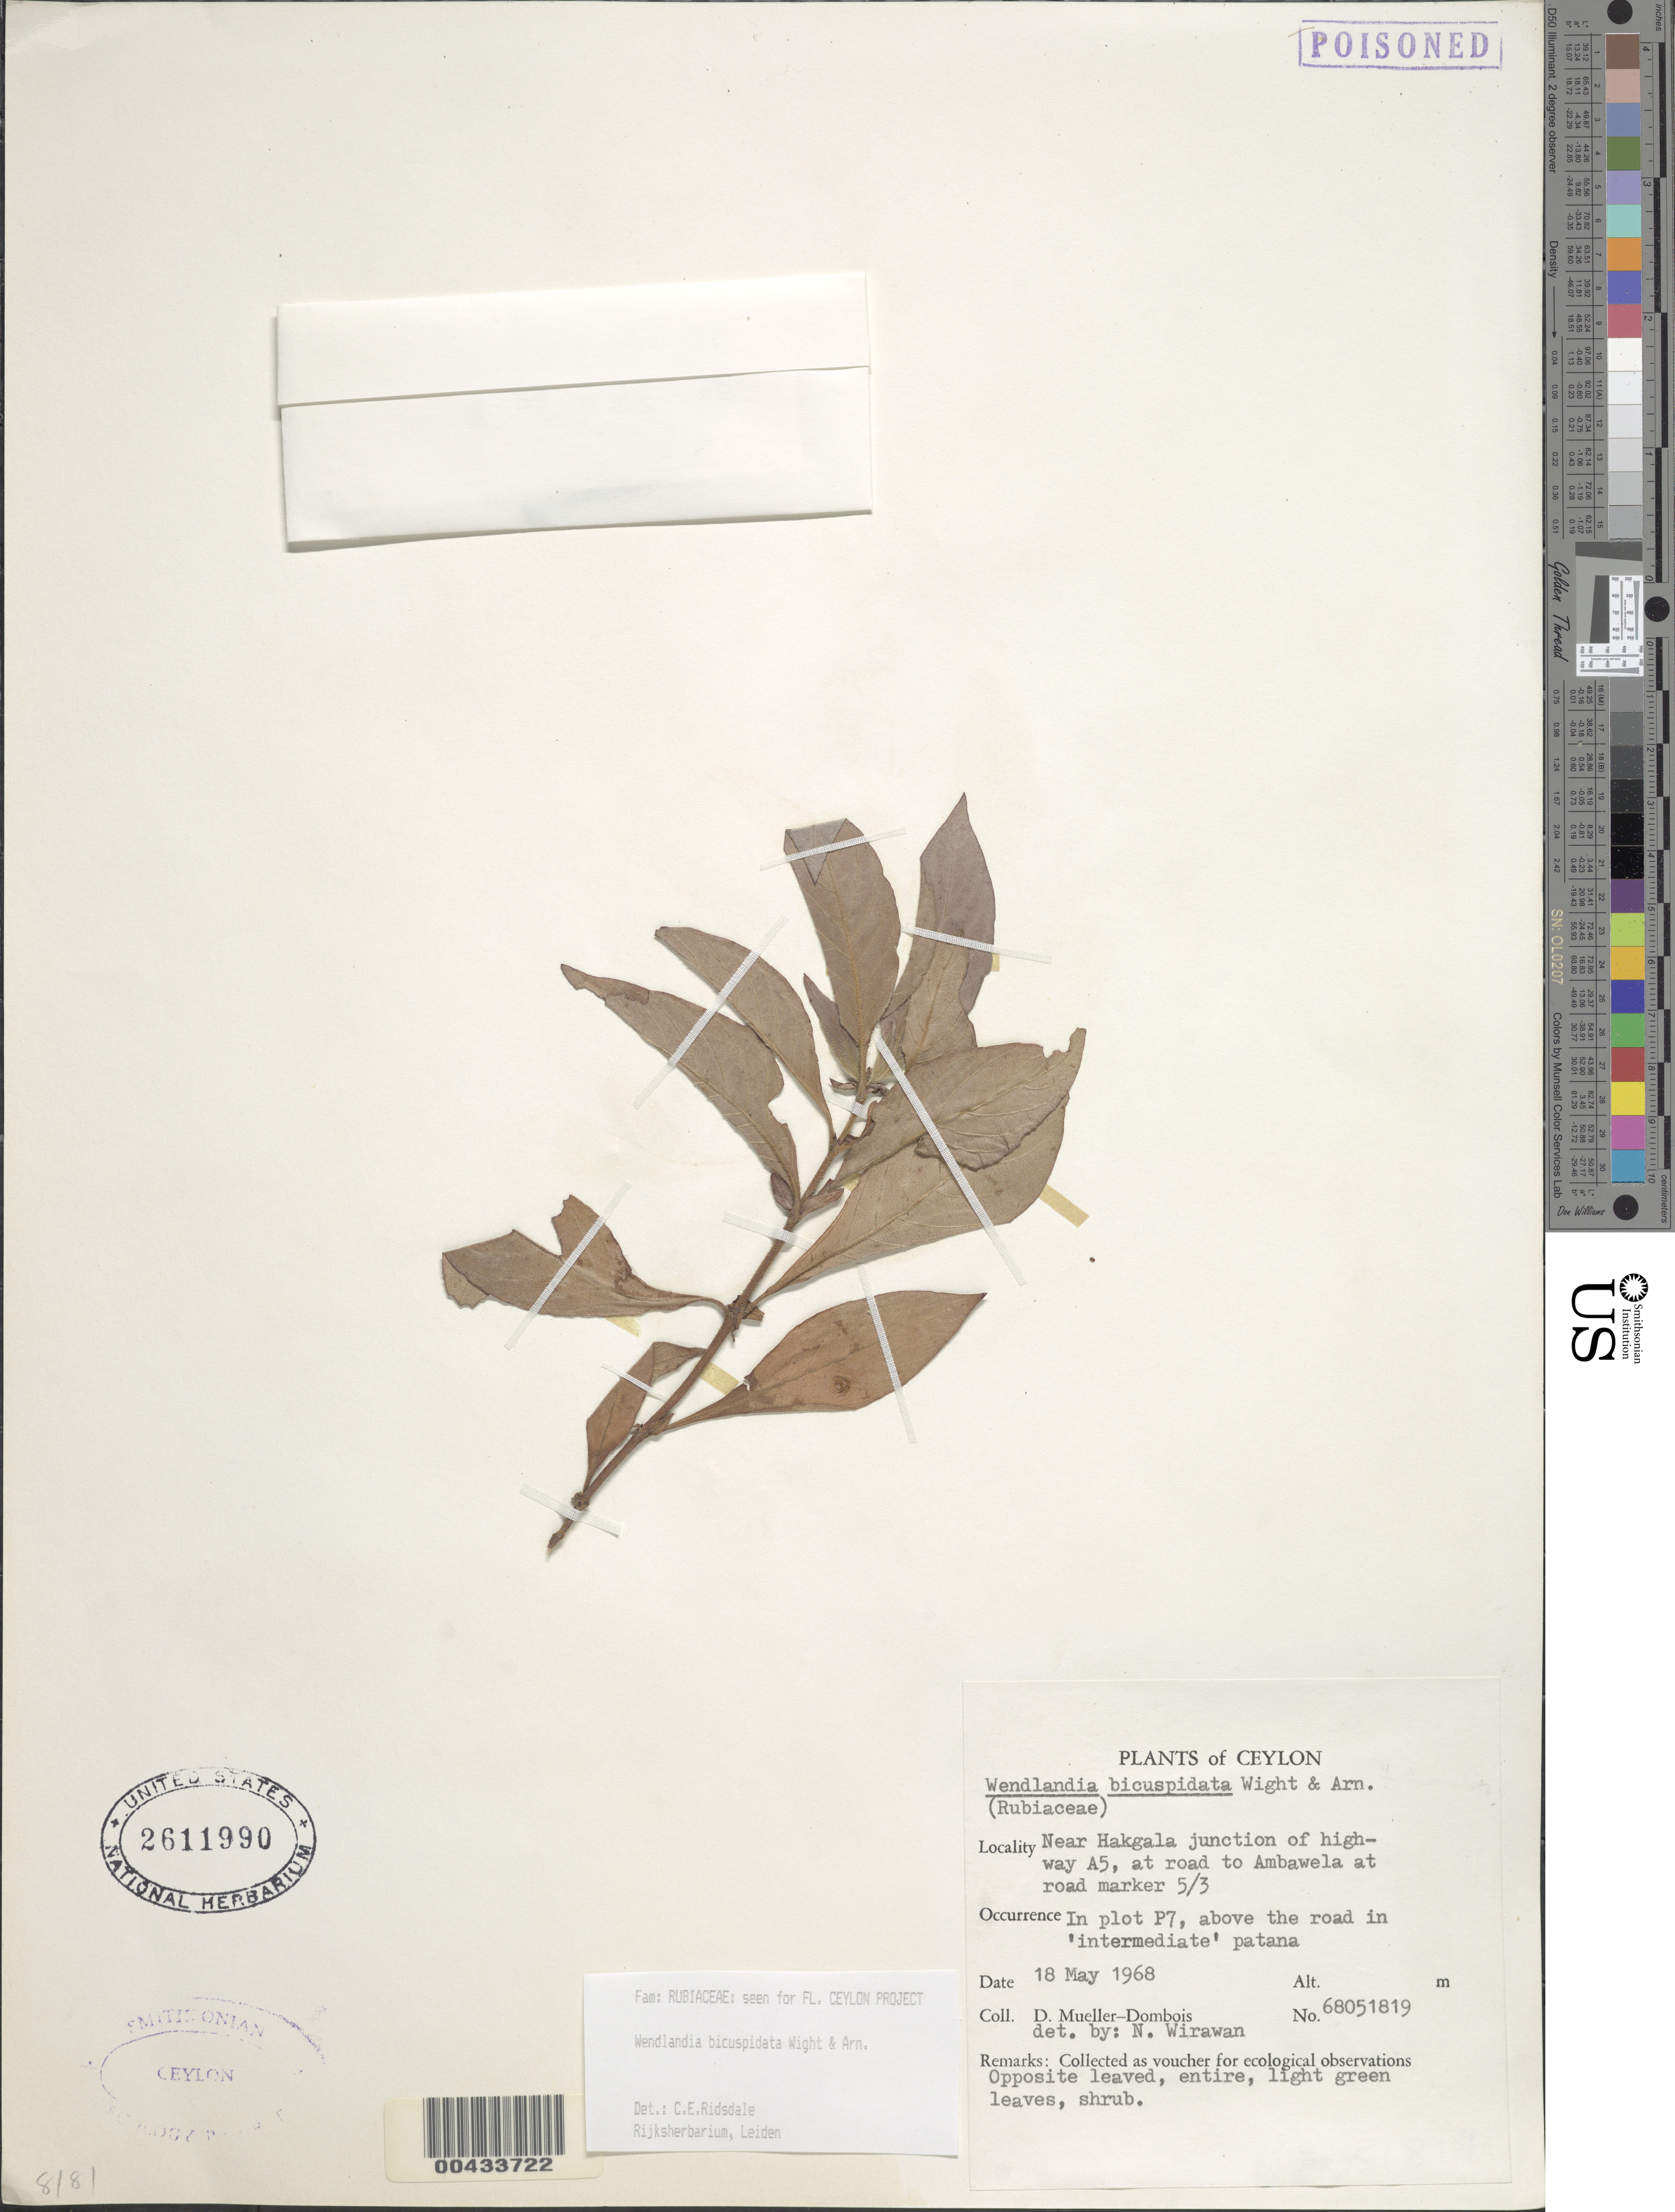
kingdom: Plantae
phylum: Tracheophyta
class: Magnoliopsida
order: Gentianales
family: Rubiaceae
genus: Wendlandia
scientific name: Wendlandia bicuspidata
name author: Wight & Arn.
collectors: D. Mueller-Dombois & N. Wirawan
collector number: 68051819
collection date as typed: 18 May 1968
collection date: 1968-05-18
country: Sri Lanka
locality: Near Hakgala junct of highway A5, at rd to Ambawela at rd marker 5/3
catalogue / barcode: US 2611990